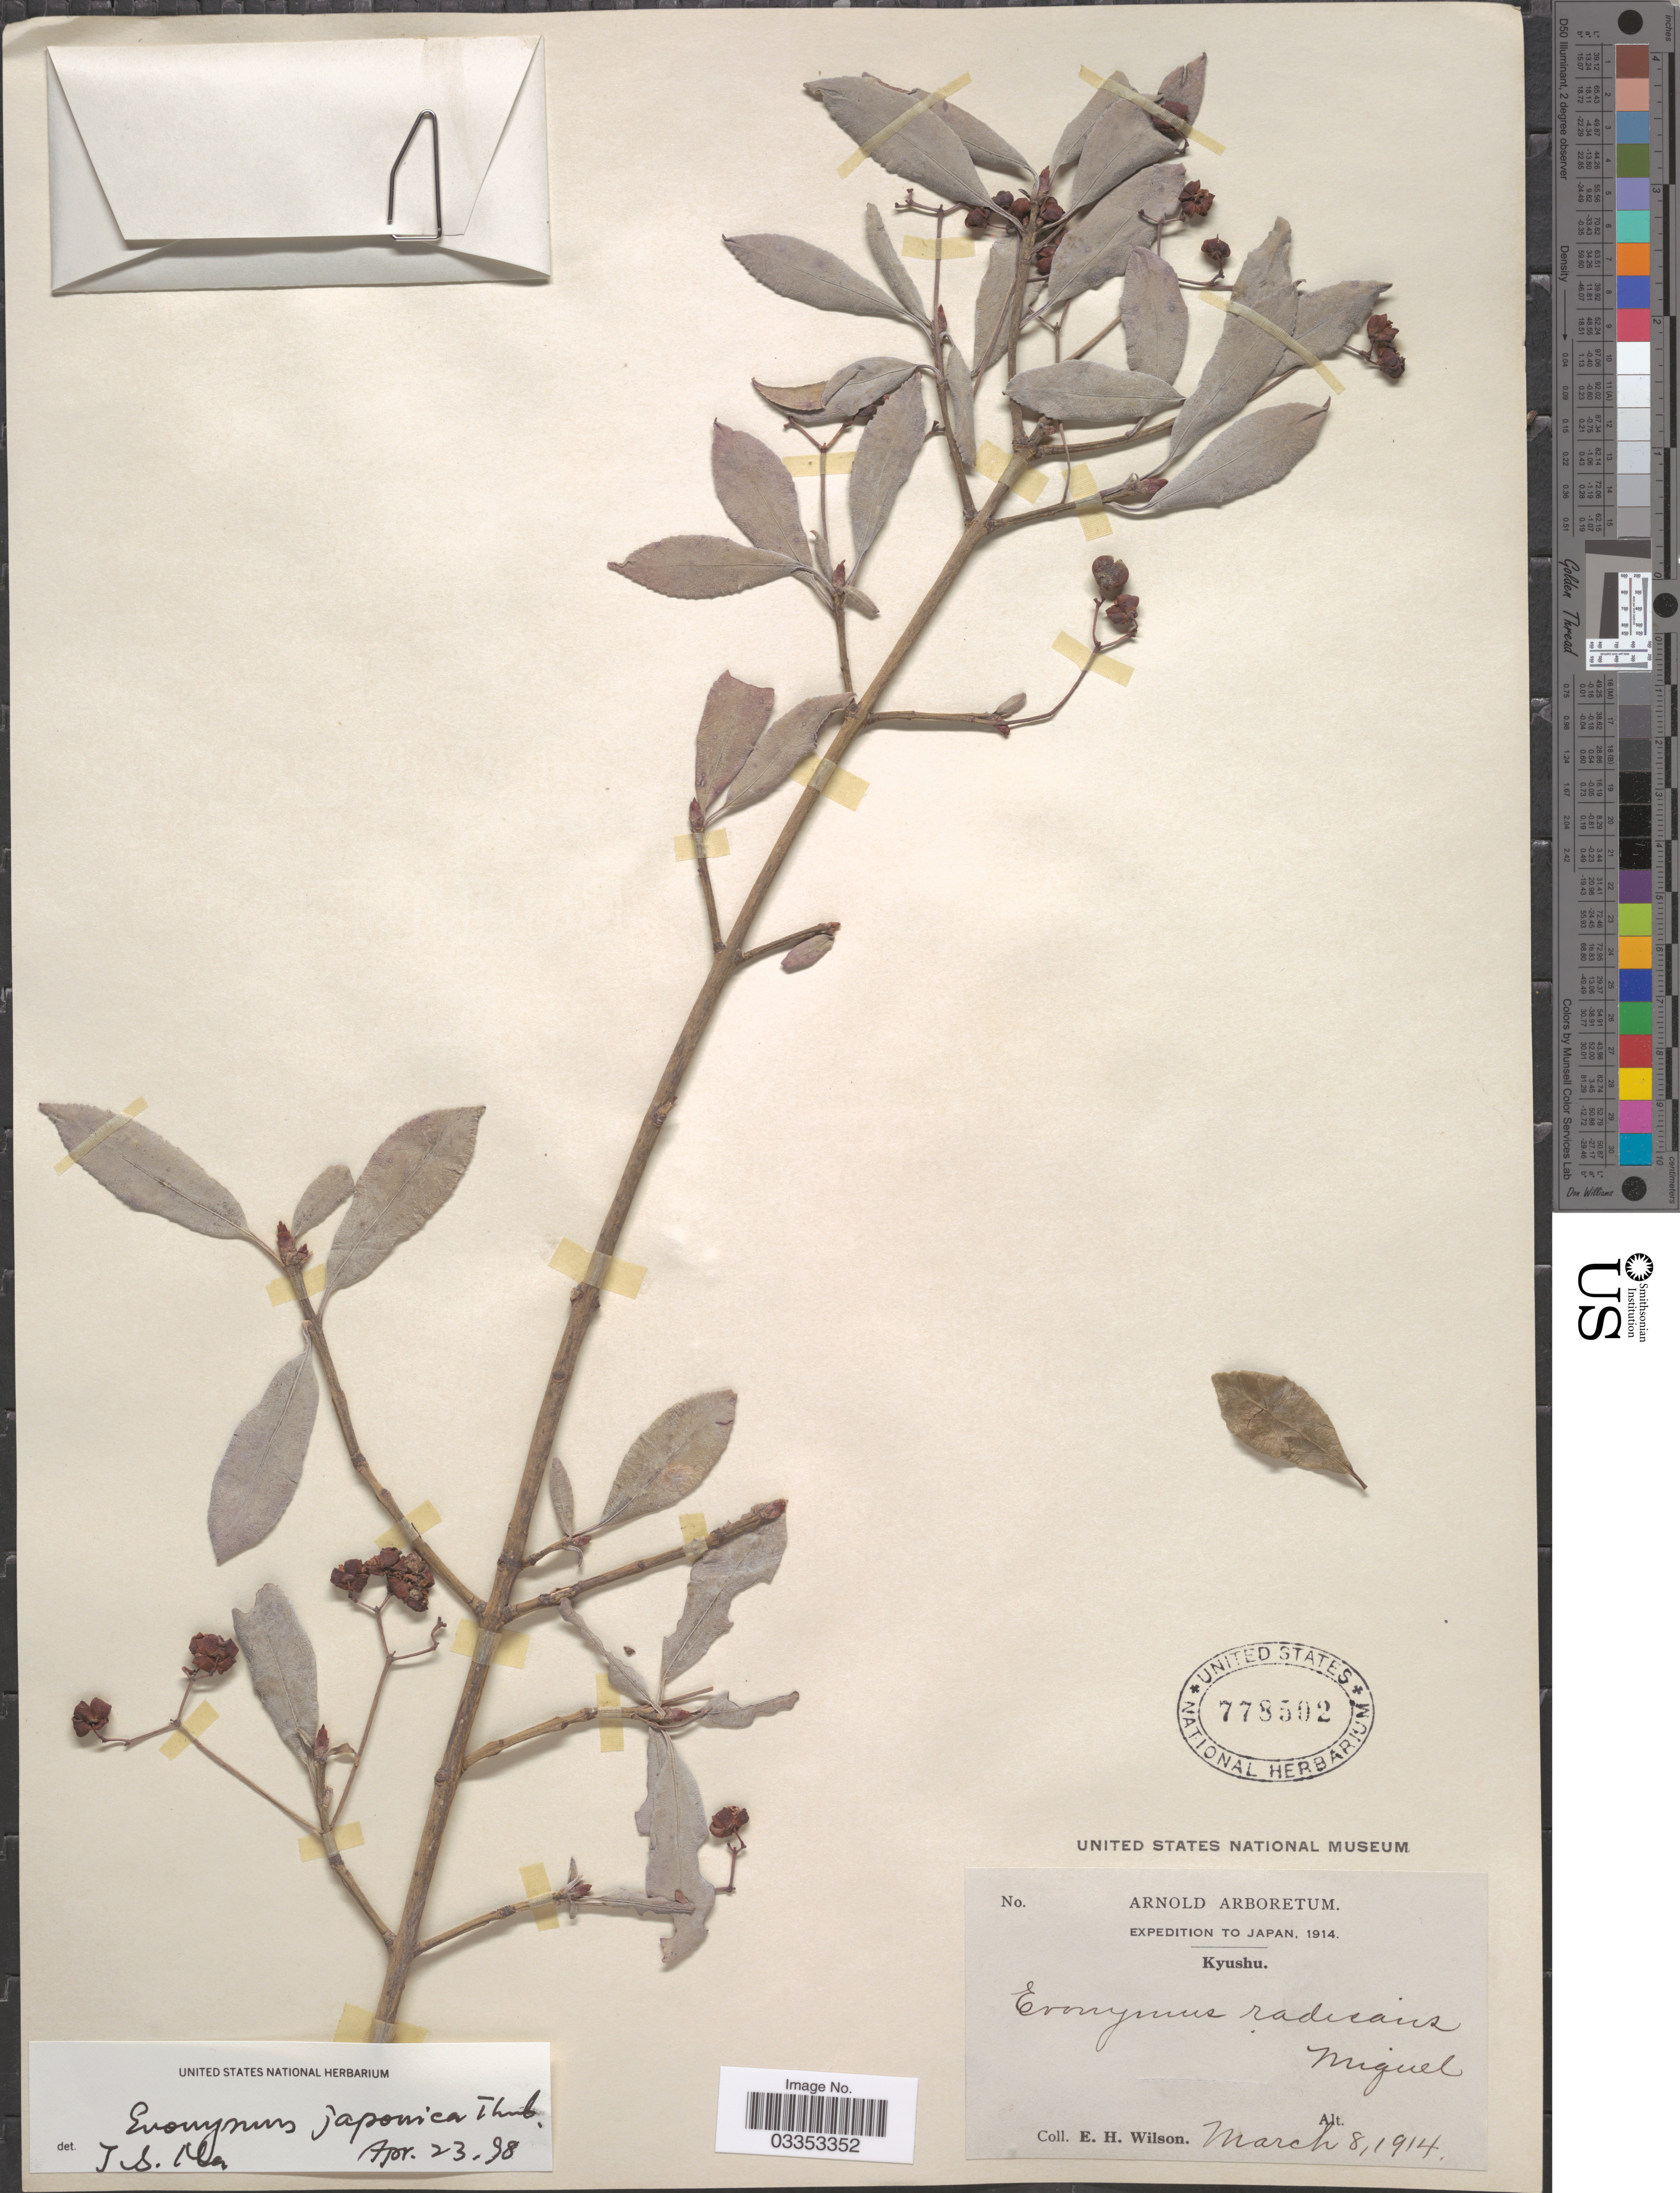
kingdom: Plantae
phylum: Tracheophyta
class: Magnoliopsida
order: Celastrales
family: Celastraceae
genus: Euonymus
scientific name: Euonymus japonicus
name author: Thunb.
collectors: E. Wilson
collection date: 1914-03-08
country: Japan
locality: Kyushu.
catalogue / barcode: US 778502